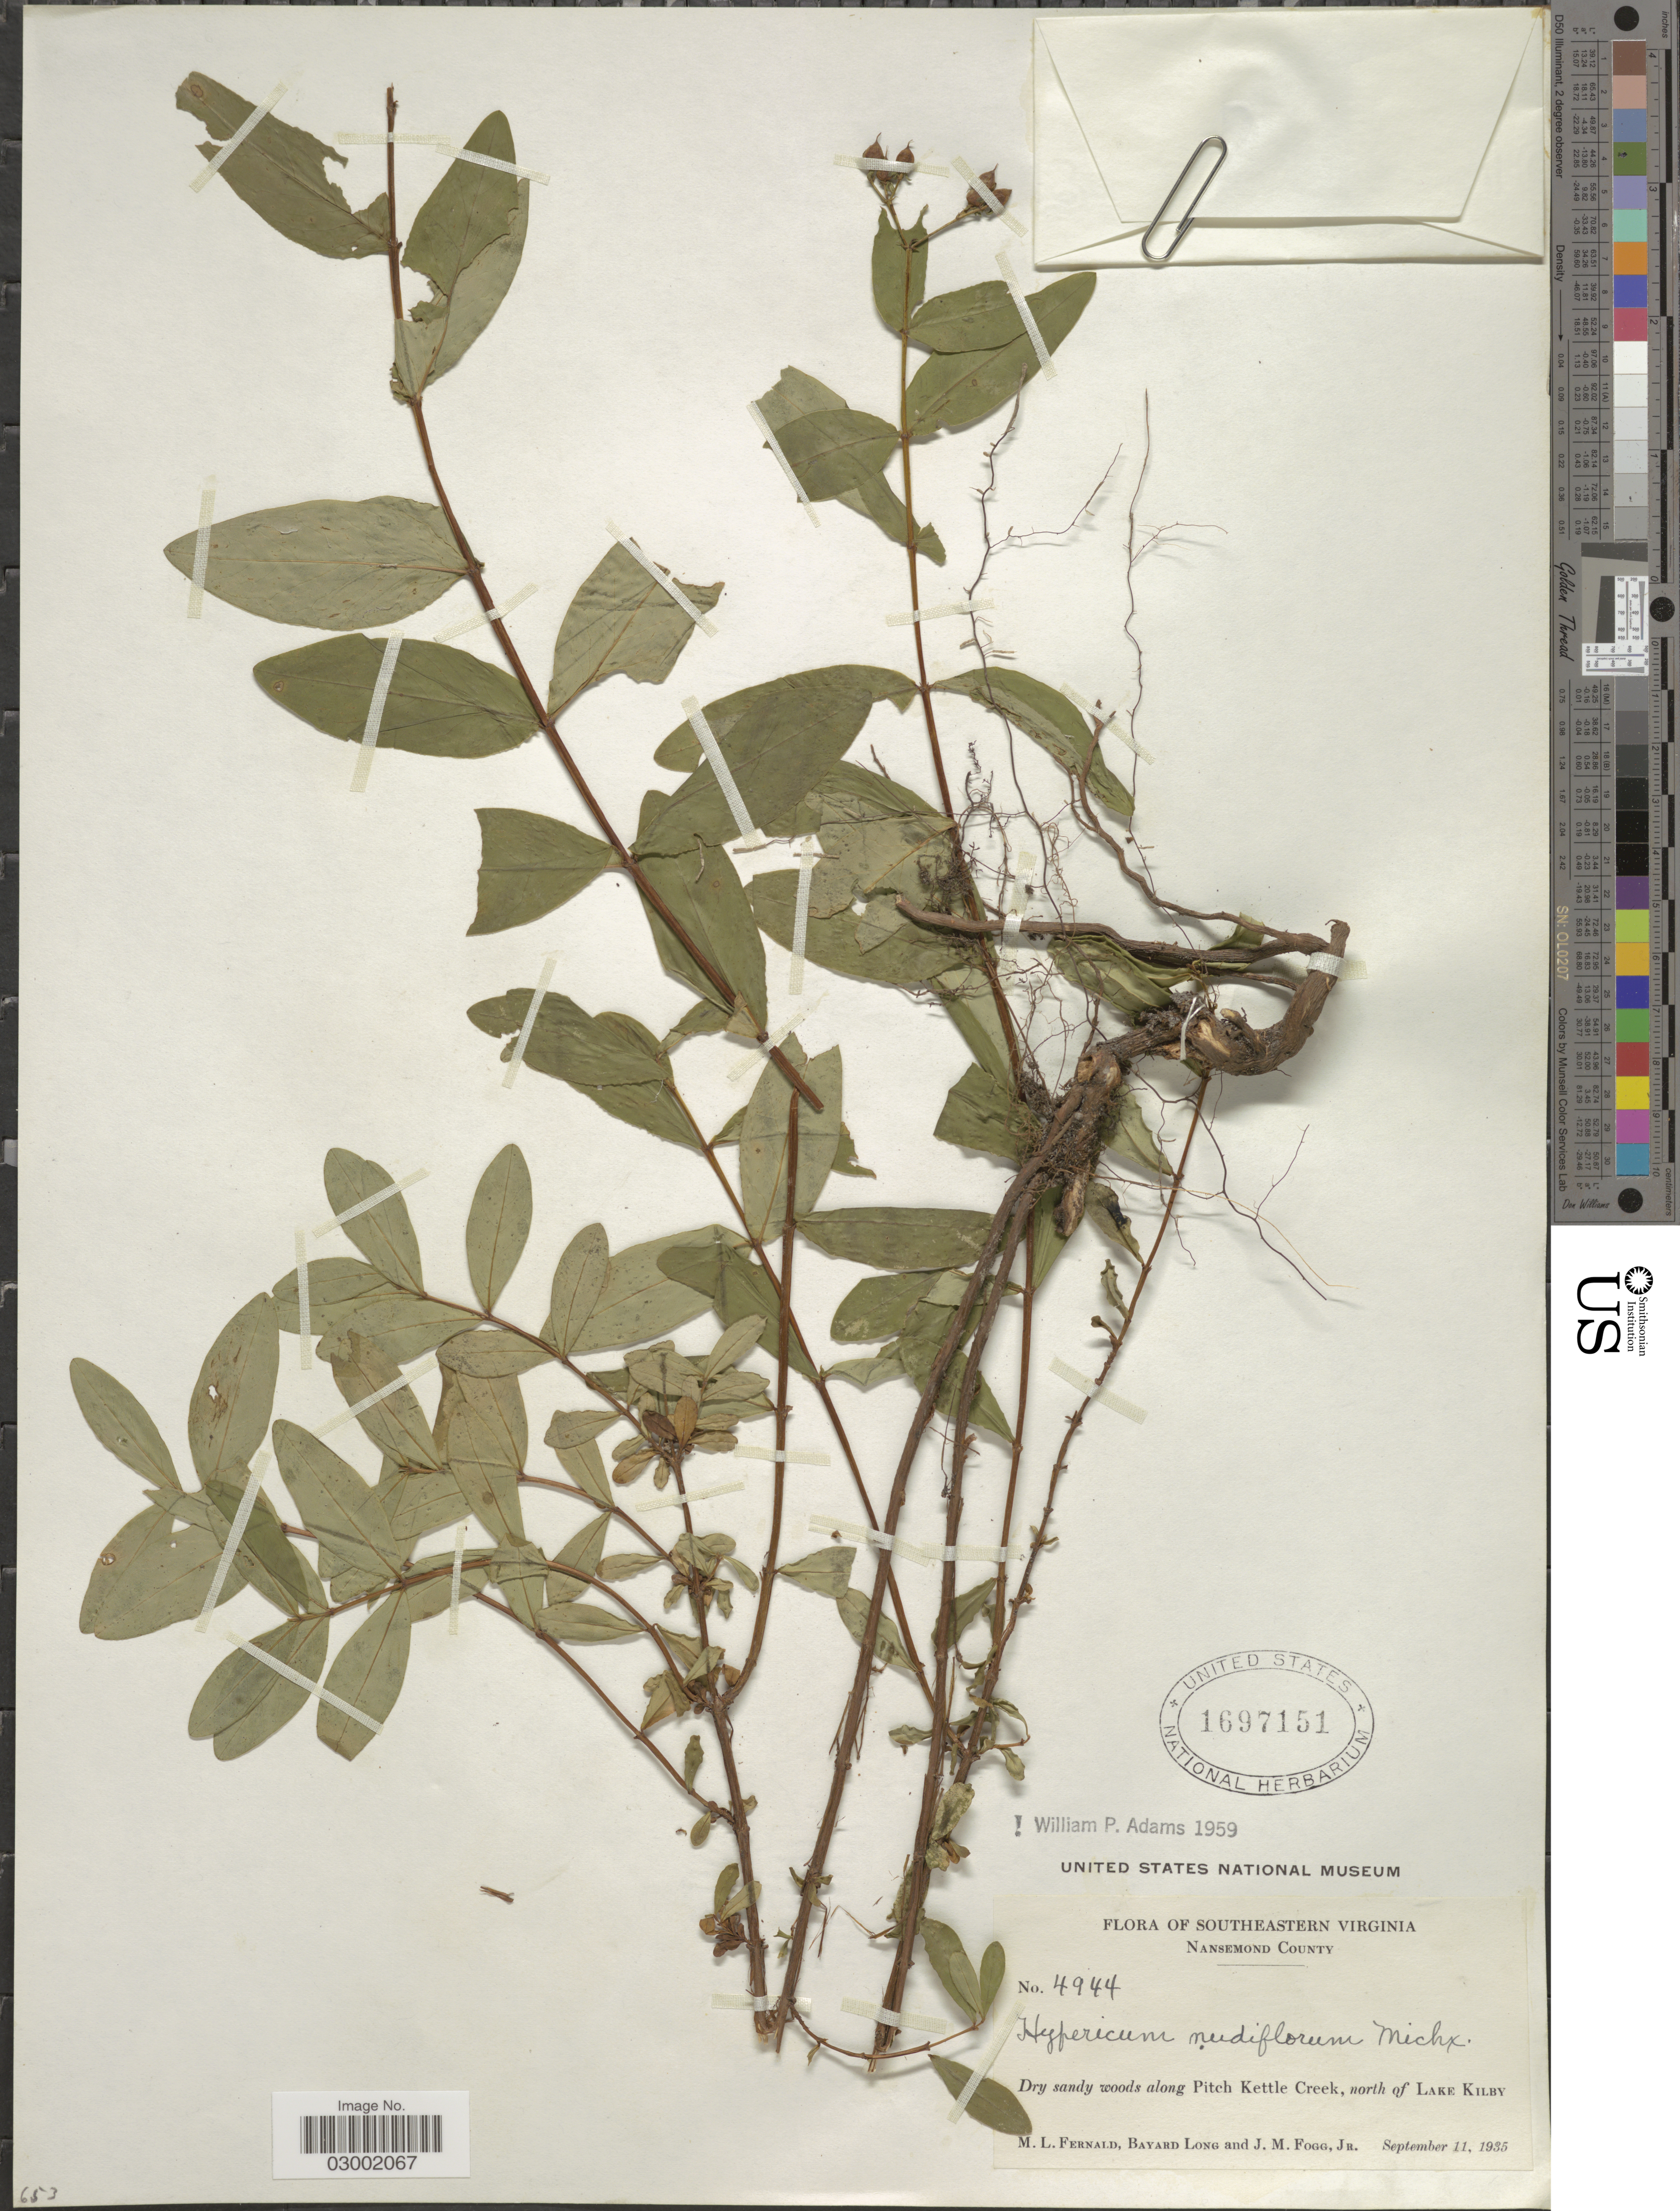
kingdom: Plantae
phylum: Tracheophyta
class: Magnoliopsida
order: Malpighiales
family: Hypericaceae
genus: Hypericum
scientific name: Hypericum nudiflorum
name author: Michx. ex Willd.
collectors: M. L. Fernald, B. Long & J. Fogg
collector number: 4944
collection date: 1935-09-11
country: United States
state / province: Virginia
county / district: City of Suffolk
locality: Southeastern Virginia. Nansemond County. Dry sandy woods along Pitch Kettle Creek, north of Lake Kilby.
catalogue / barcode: US 1697151